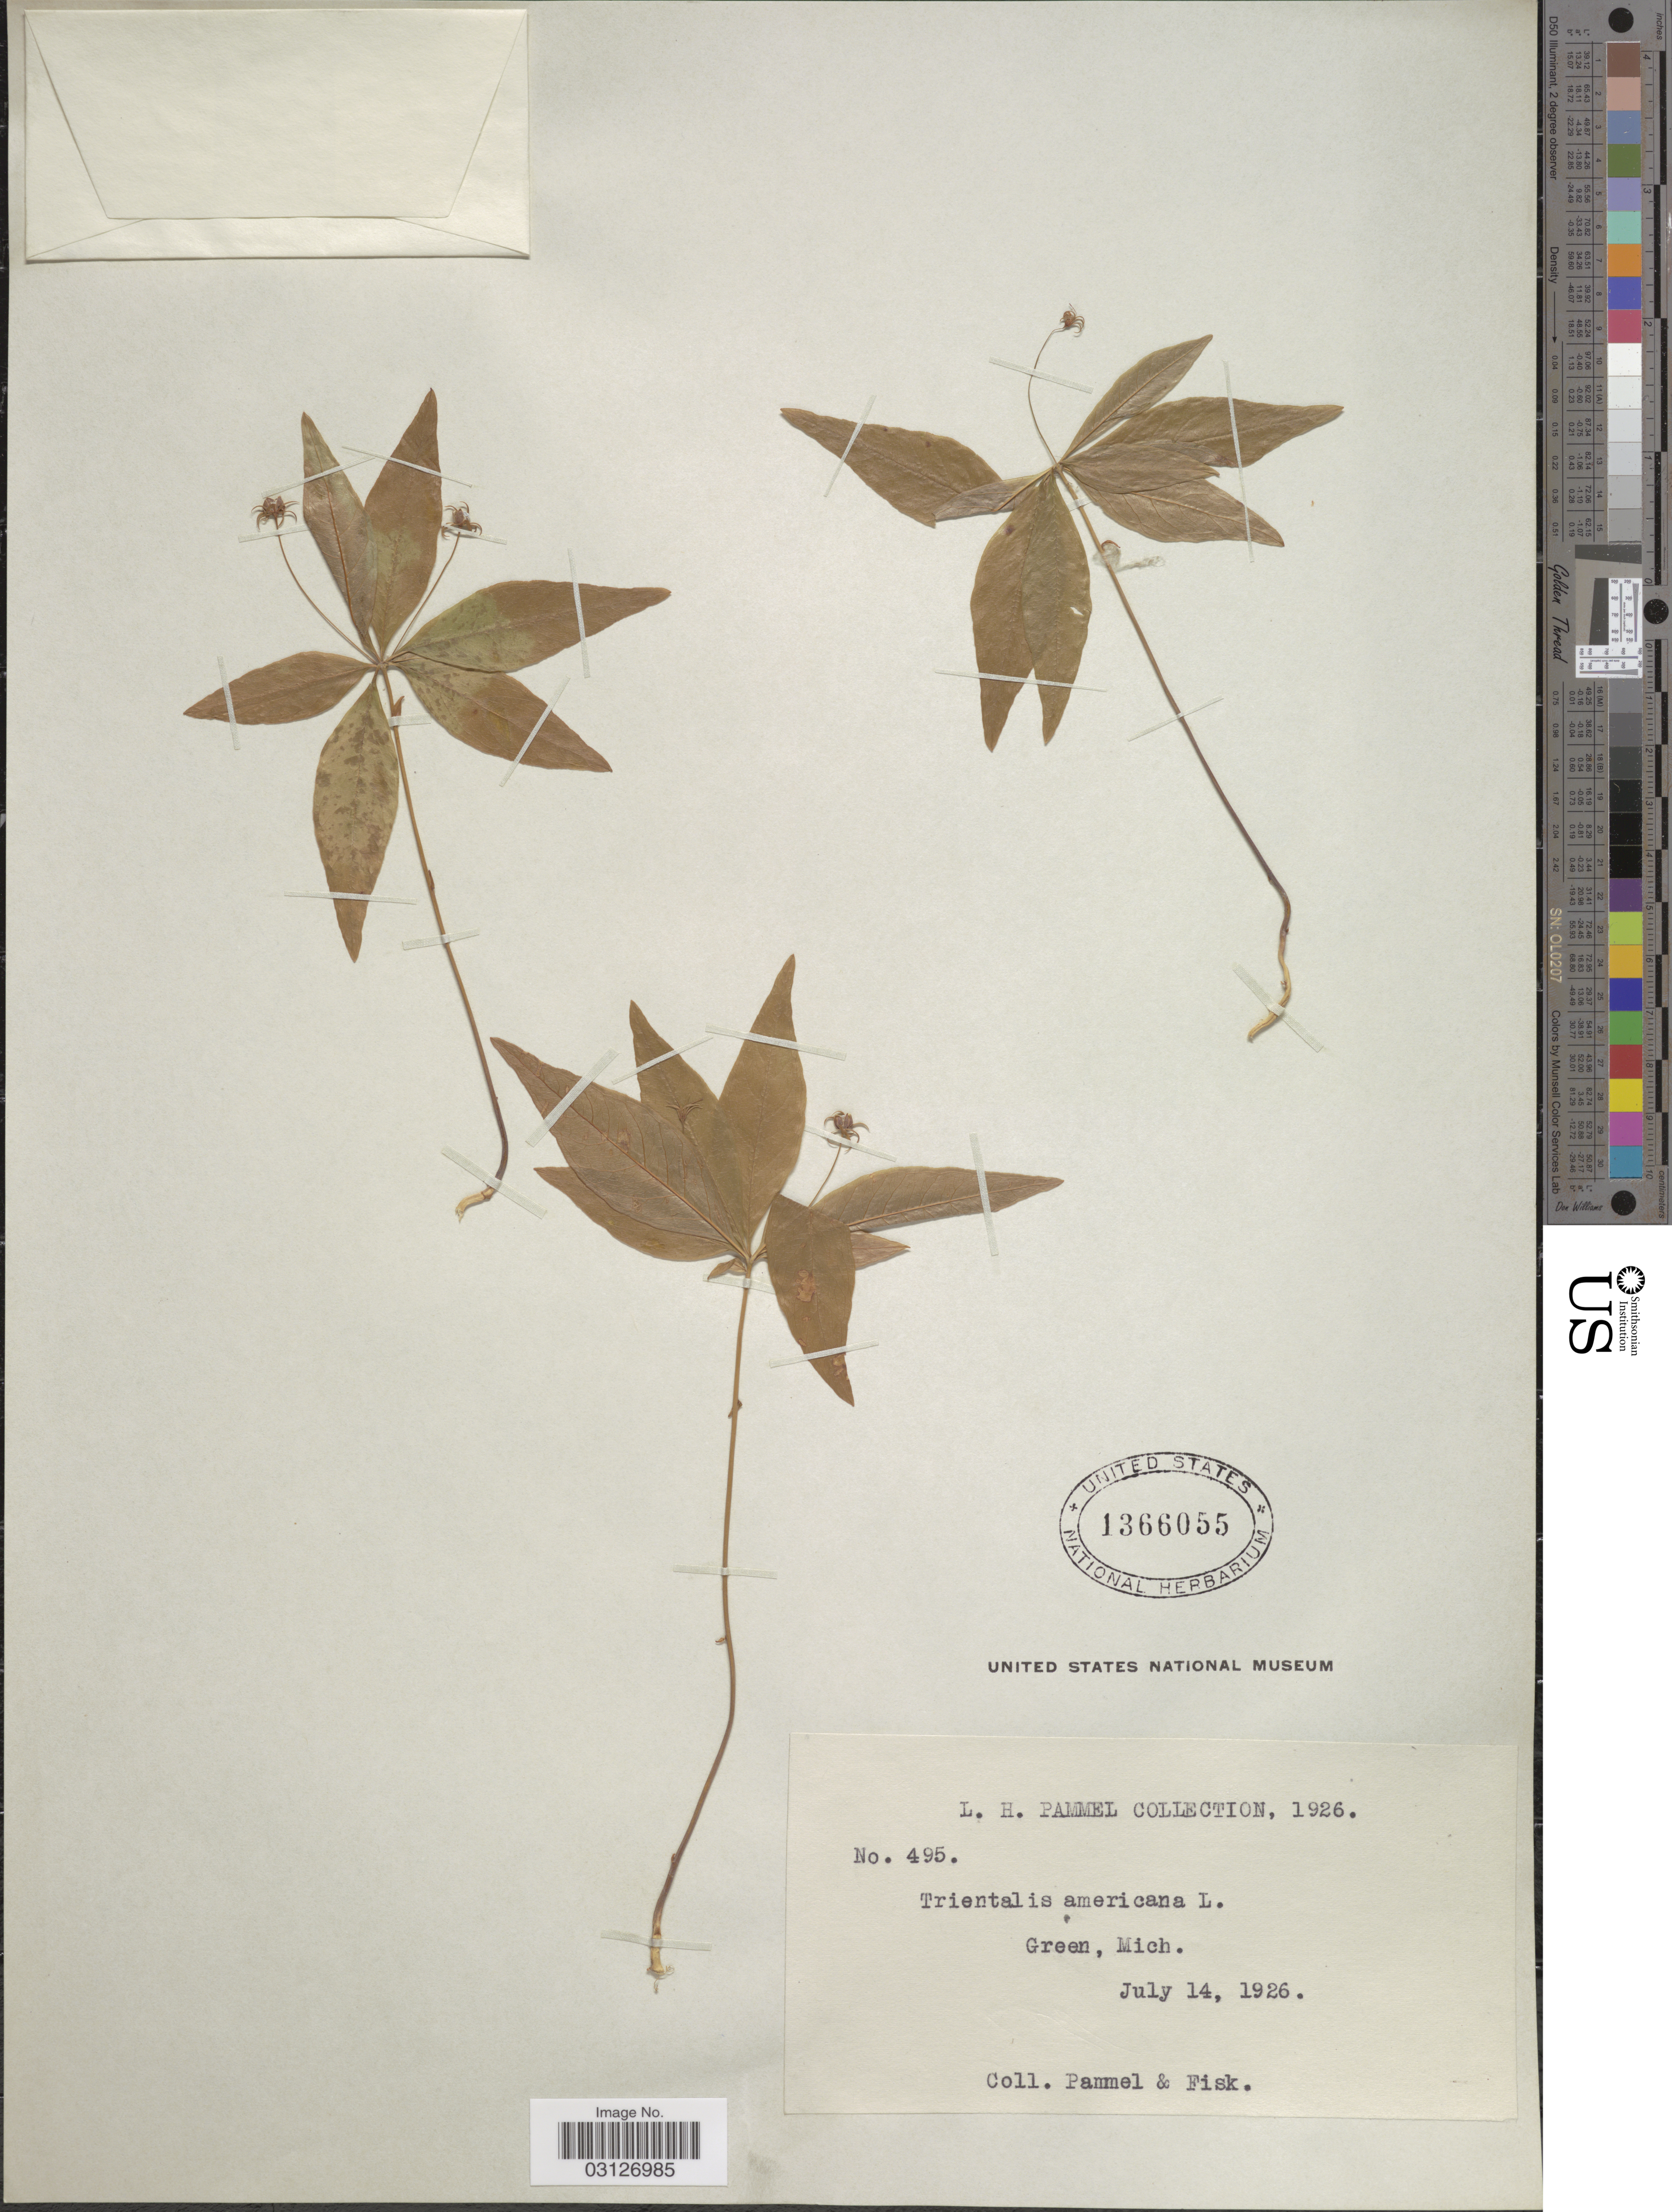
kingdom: Plantae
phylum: Tracheophyta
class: Magnoliopsida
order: Ericales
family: Primulaceae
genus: Trientalis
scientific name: Trientalis americana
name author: Pursh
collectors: L. Pammel & -. Fisk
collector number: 495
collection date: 1926-07-14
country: United States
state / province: Michigan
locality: Green, Mich.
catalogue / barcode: US 1366055